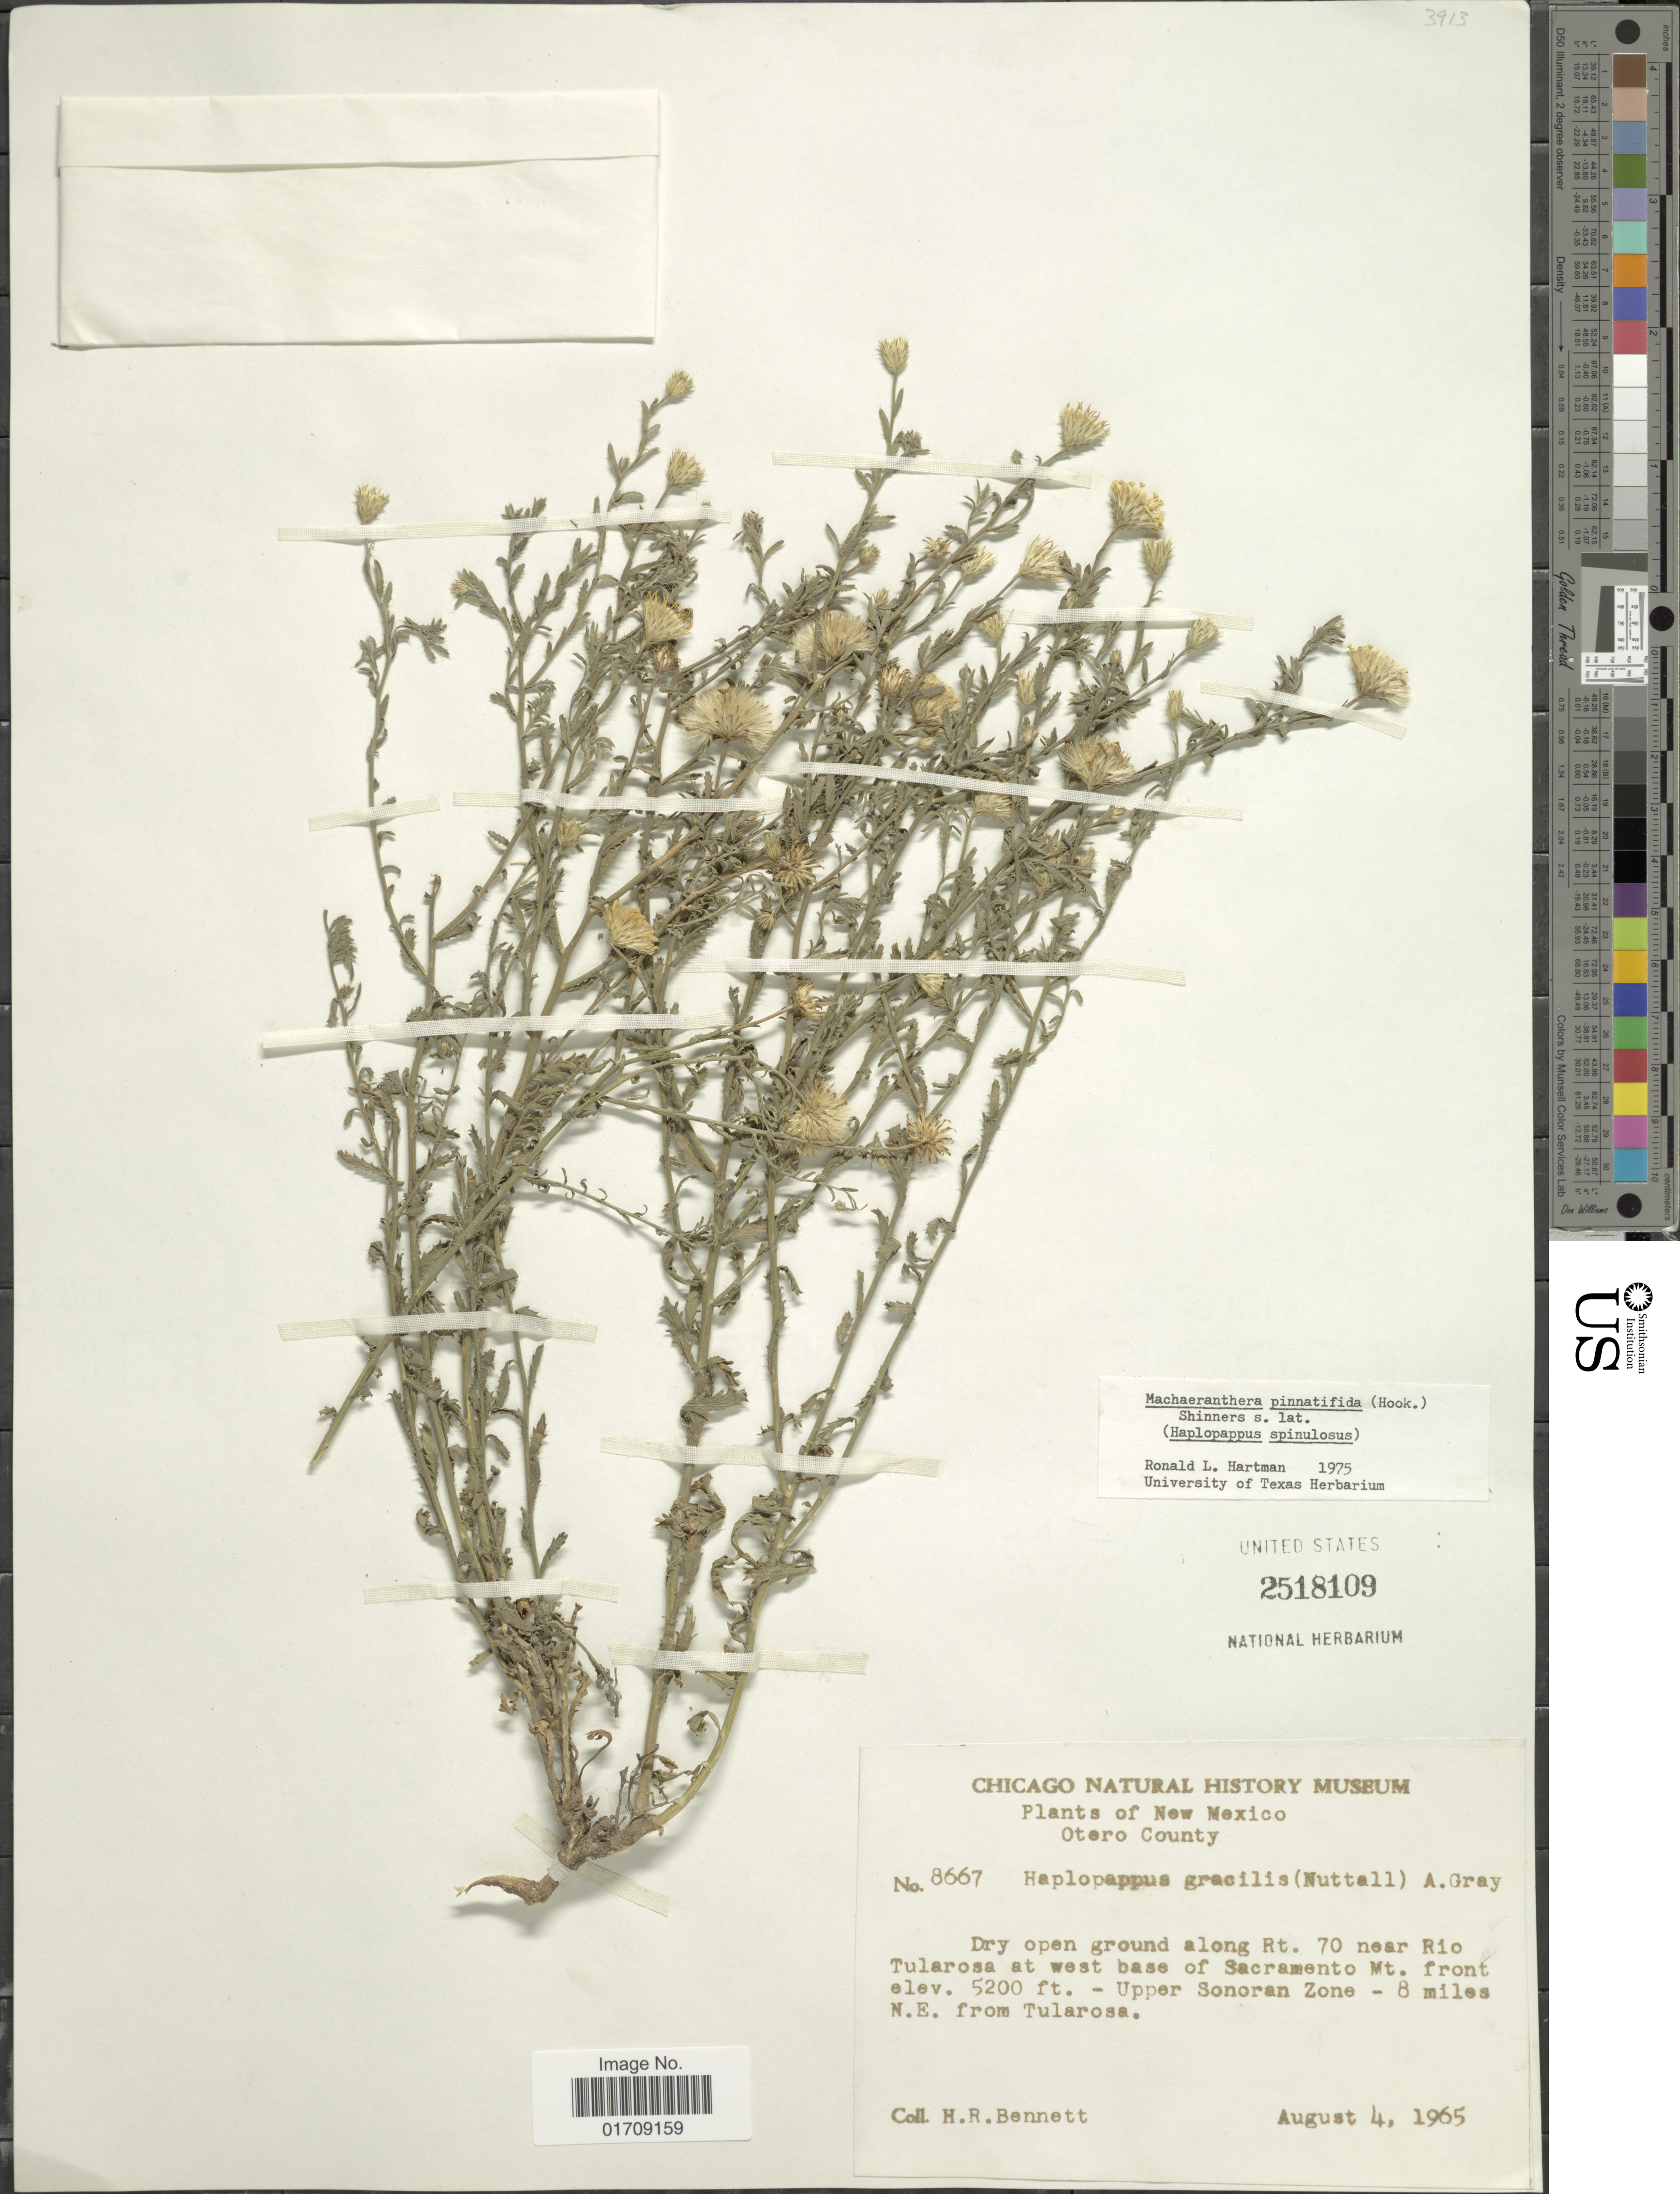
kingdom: Plantae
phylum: Tracheophyta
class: Magnoliopsida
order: Asterales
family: Asteraceae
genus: Machaeranthera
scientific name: Machaeranthera pinnatifida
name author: (Hook.) Shinners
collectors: H. R. Bennett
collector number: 8667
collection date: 1965-08-04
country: United States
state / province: New Mexico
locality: Otero County, along Rt. 70 near Rio Tularosa at west base of Sacramento Mt., 8 miles N.E. from Tularosa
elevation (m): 1585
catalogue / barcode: US 2518109